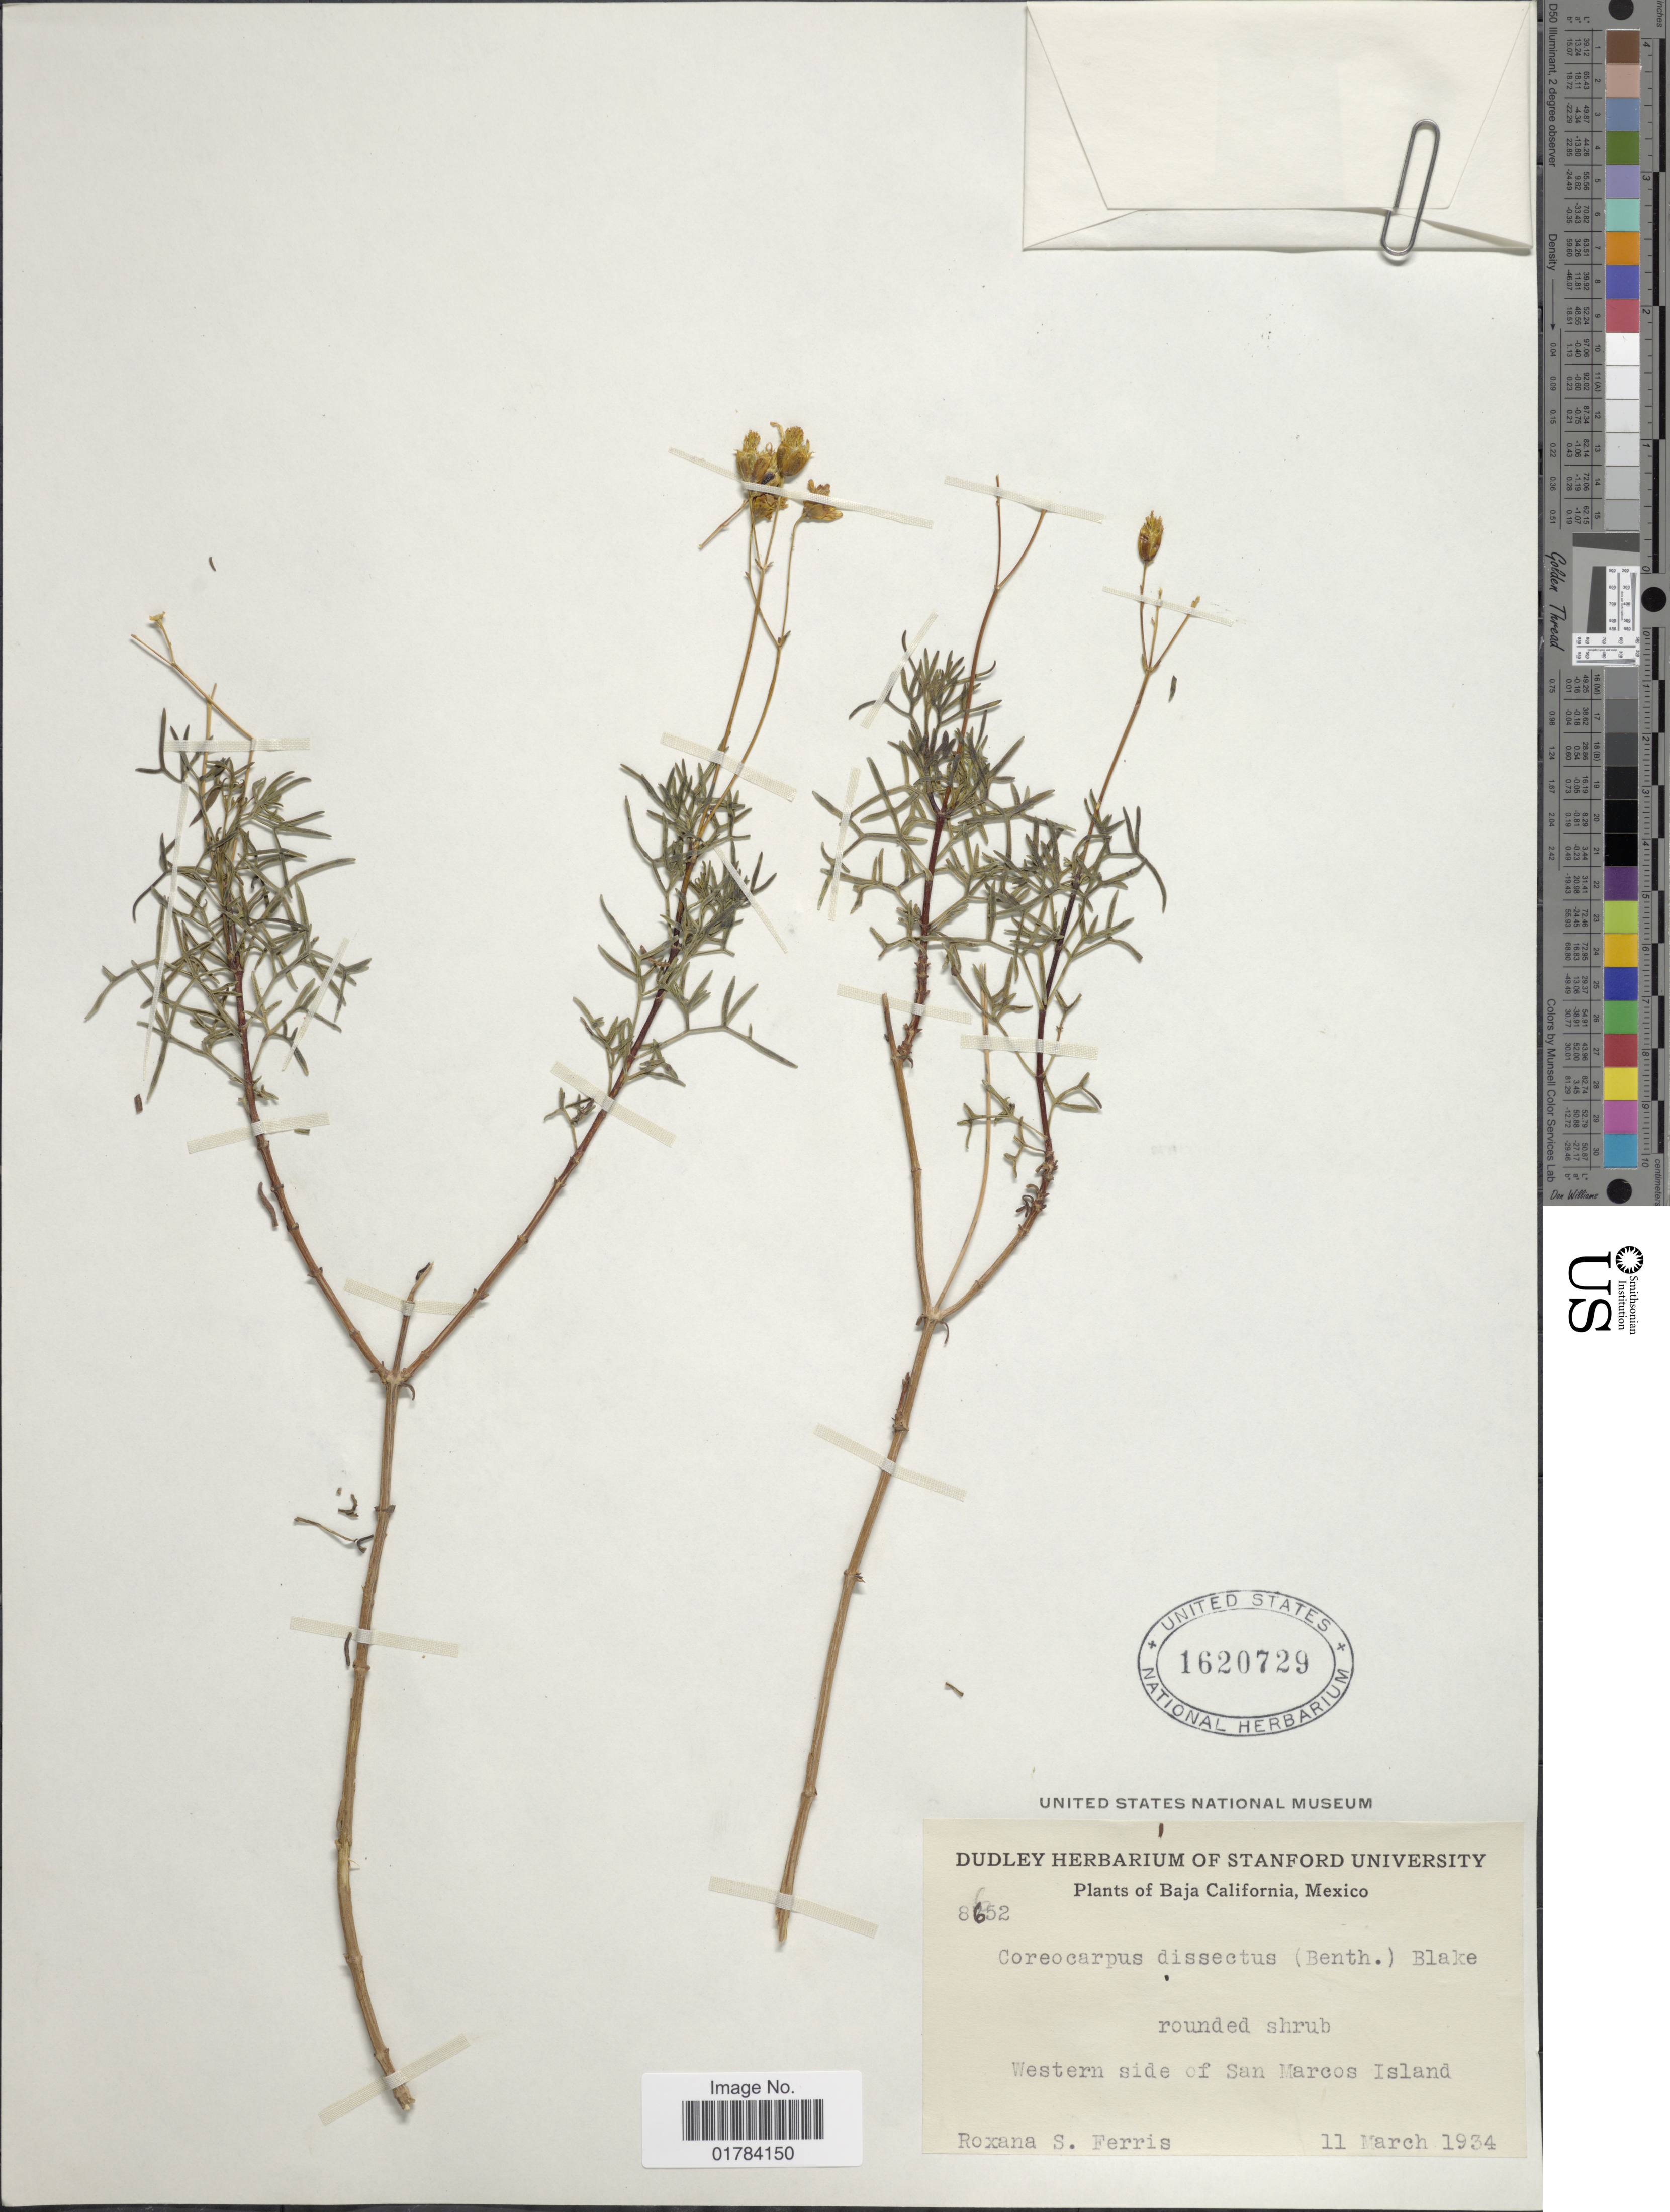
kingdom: Plantae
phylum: Tracheophyta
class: Magnoliopsida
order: Asterales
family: Asteraceae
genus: Coreocarpus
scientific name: Coreocarpus dissectus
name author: (Benth.) S.F. Blake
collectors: R. S. Ferris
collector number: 8652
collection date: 1934-03-11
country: Mexico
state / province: Baja California Sur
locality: Western side of San Marcos Island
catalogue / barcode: US 1620729